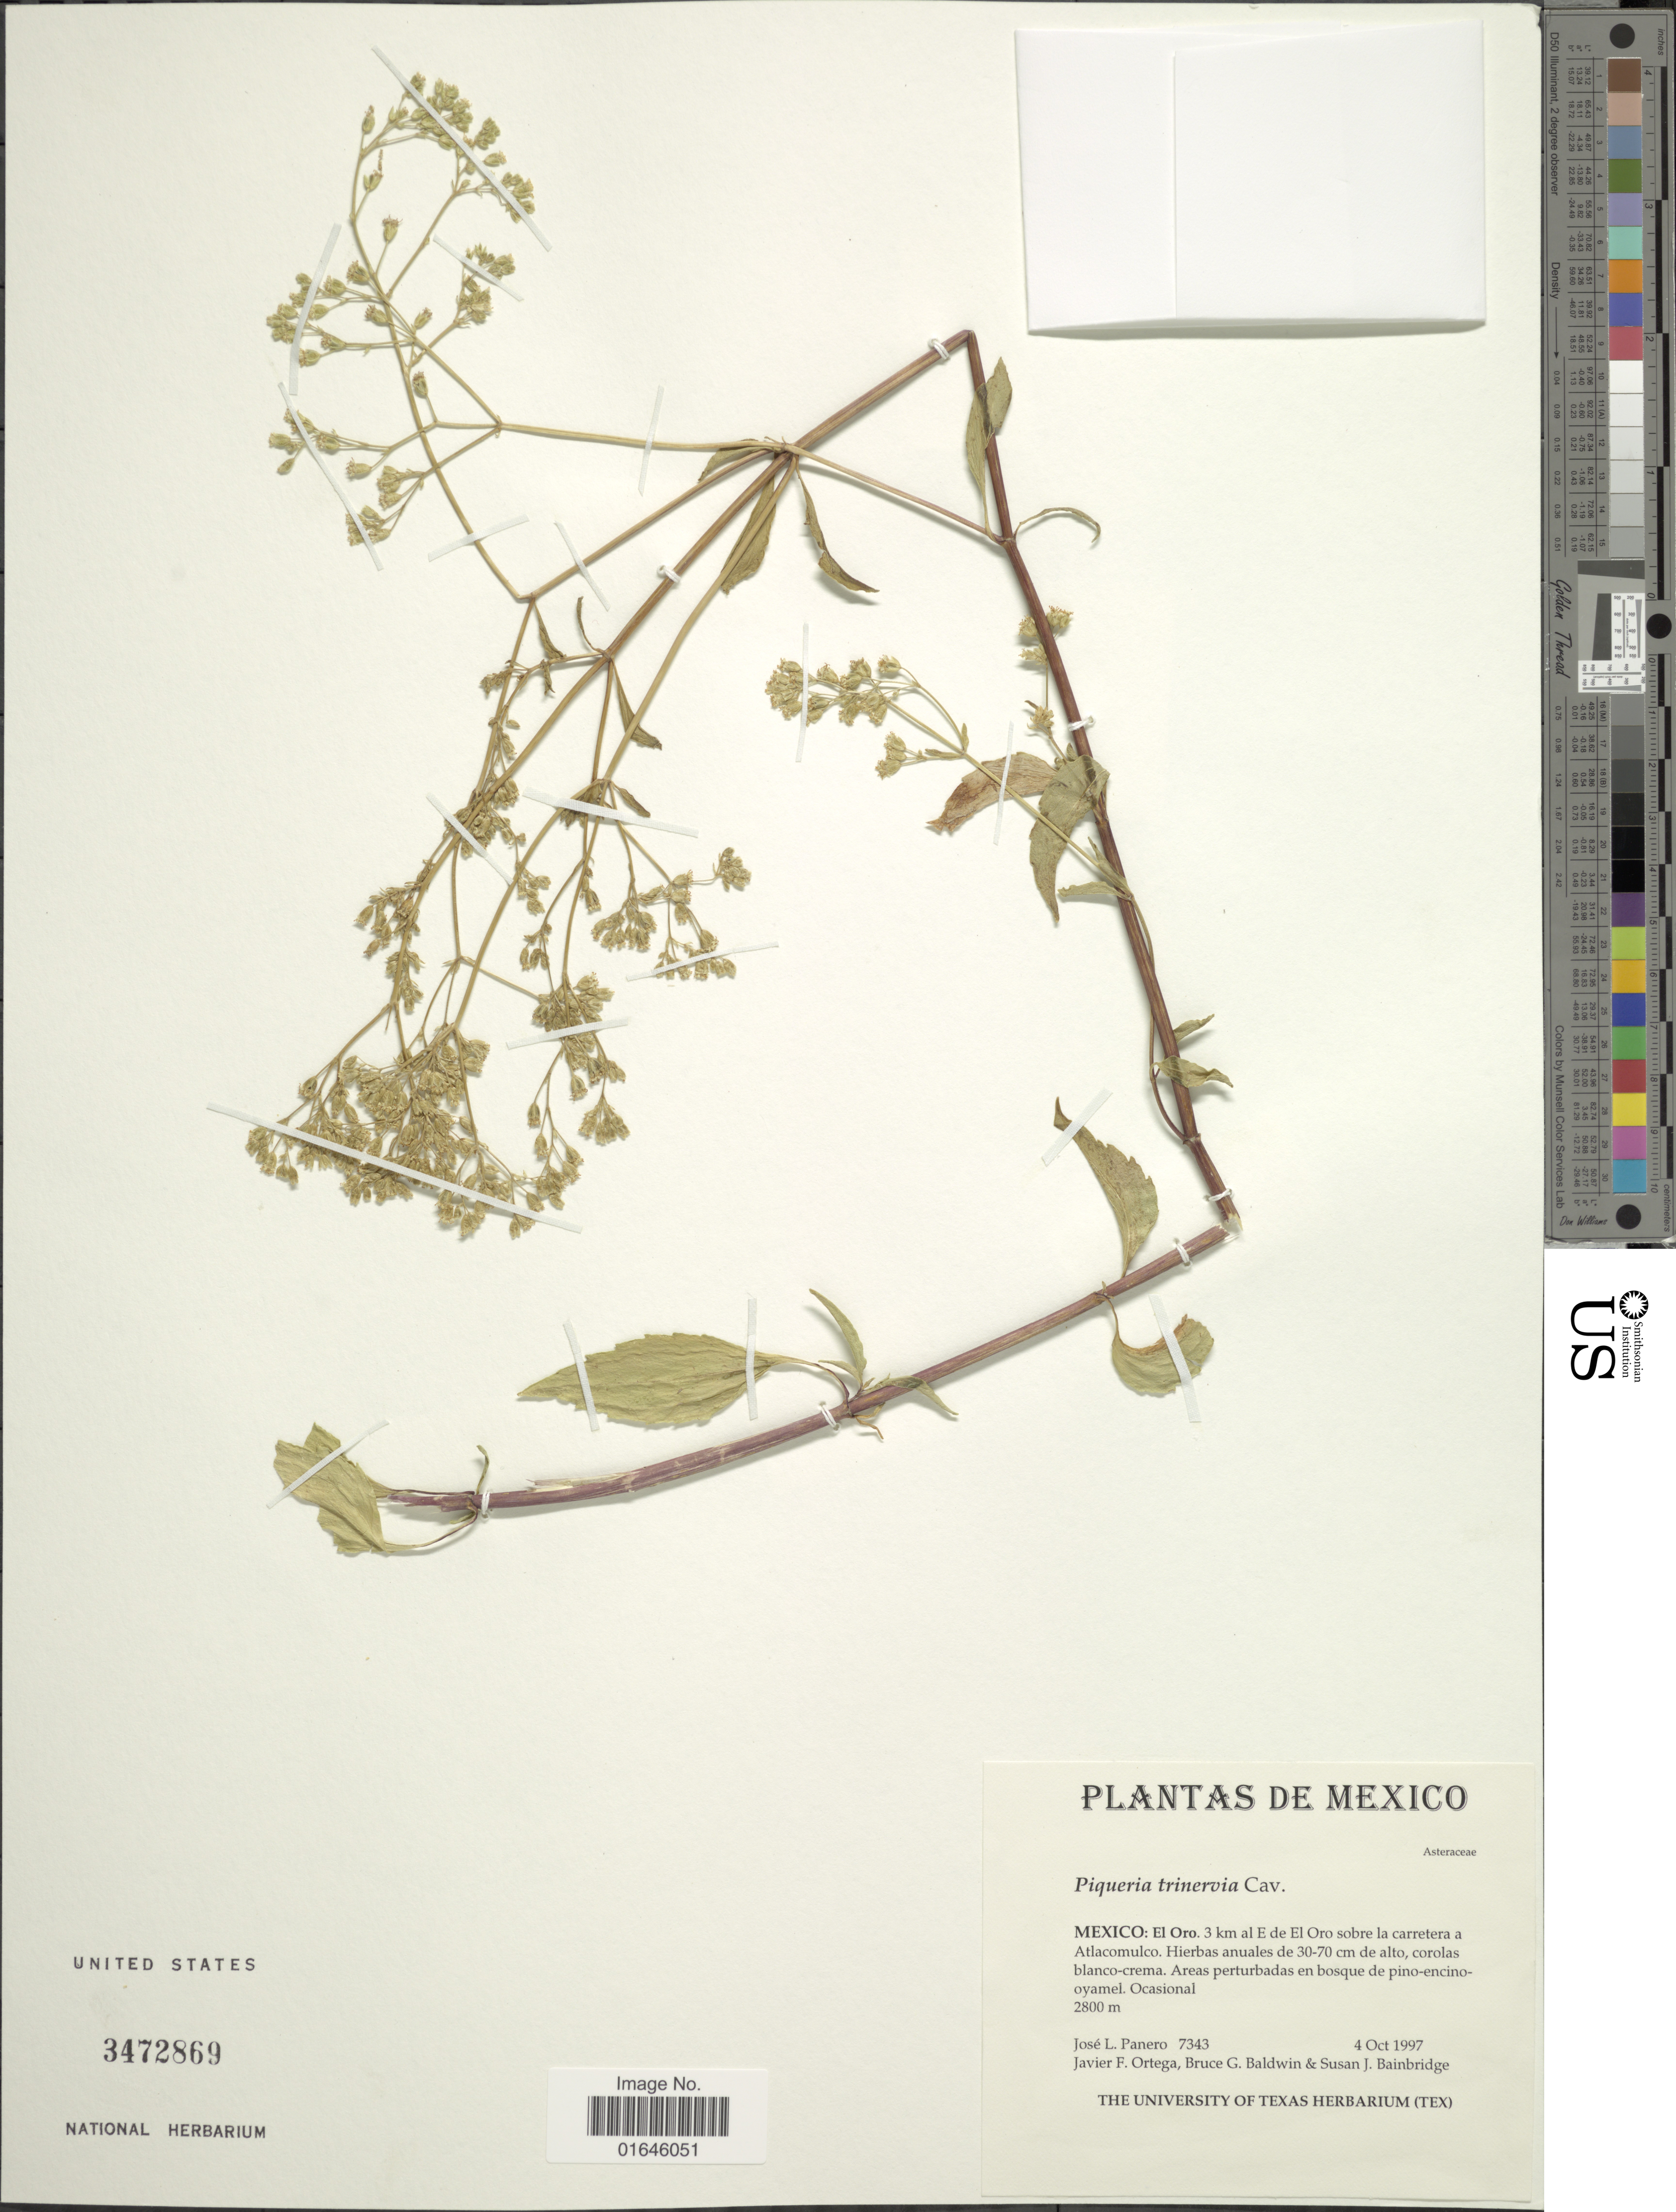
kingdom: Plantae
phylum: Tracheophyta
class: Magnoliopsida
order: Asterales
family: Asteraceae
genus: Piqueria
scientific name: Piqueria trinervia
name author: Cav.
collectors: J. L. Panero, J. Ortega, B. Baldwin & S. Bainbridge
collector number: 7343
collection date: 1997-10-04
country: Mexico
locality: El Oro, 3 km al E de El Oro sobre la carretera a Atlacomulco, Areas pertubadas en bosque de pino-encino-oyamel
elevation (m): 2800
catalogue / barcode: US 3472869